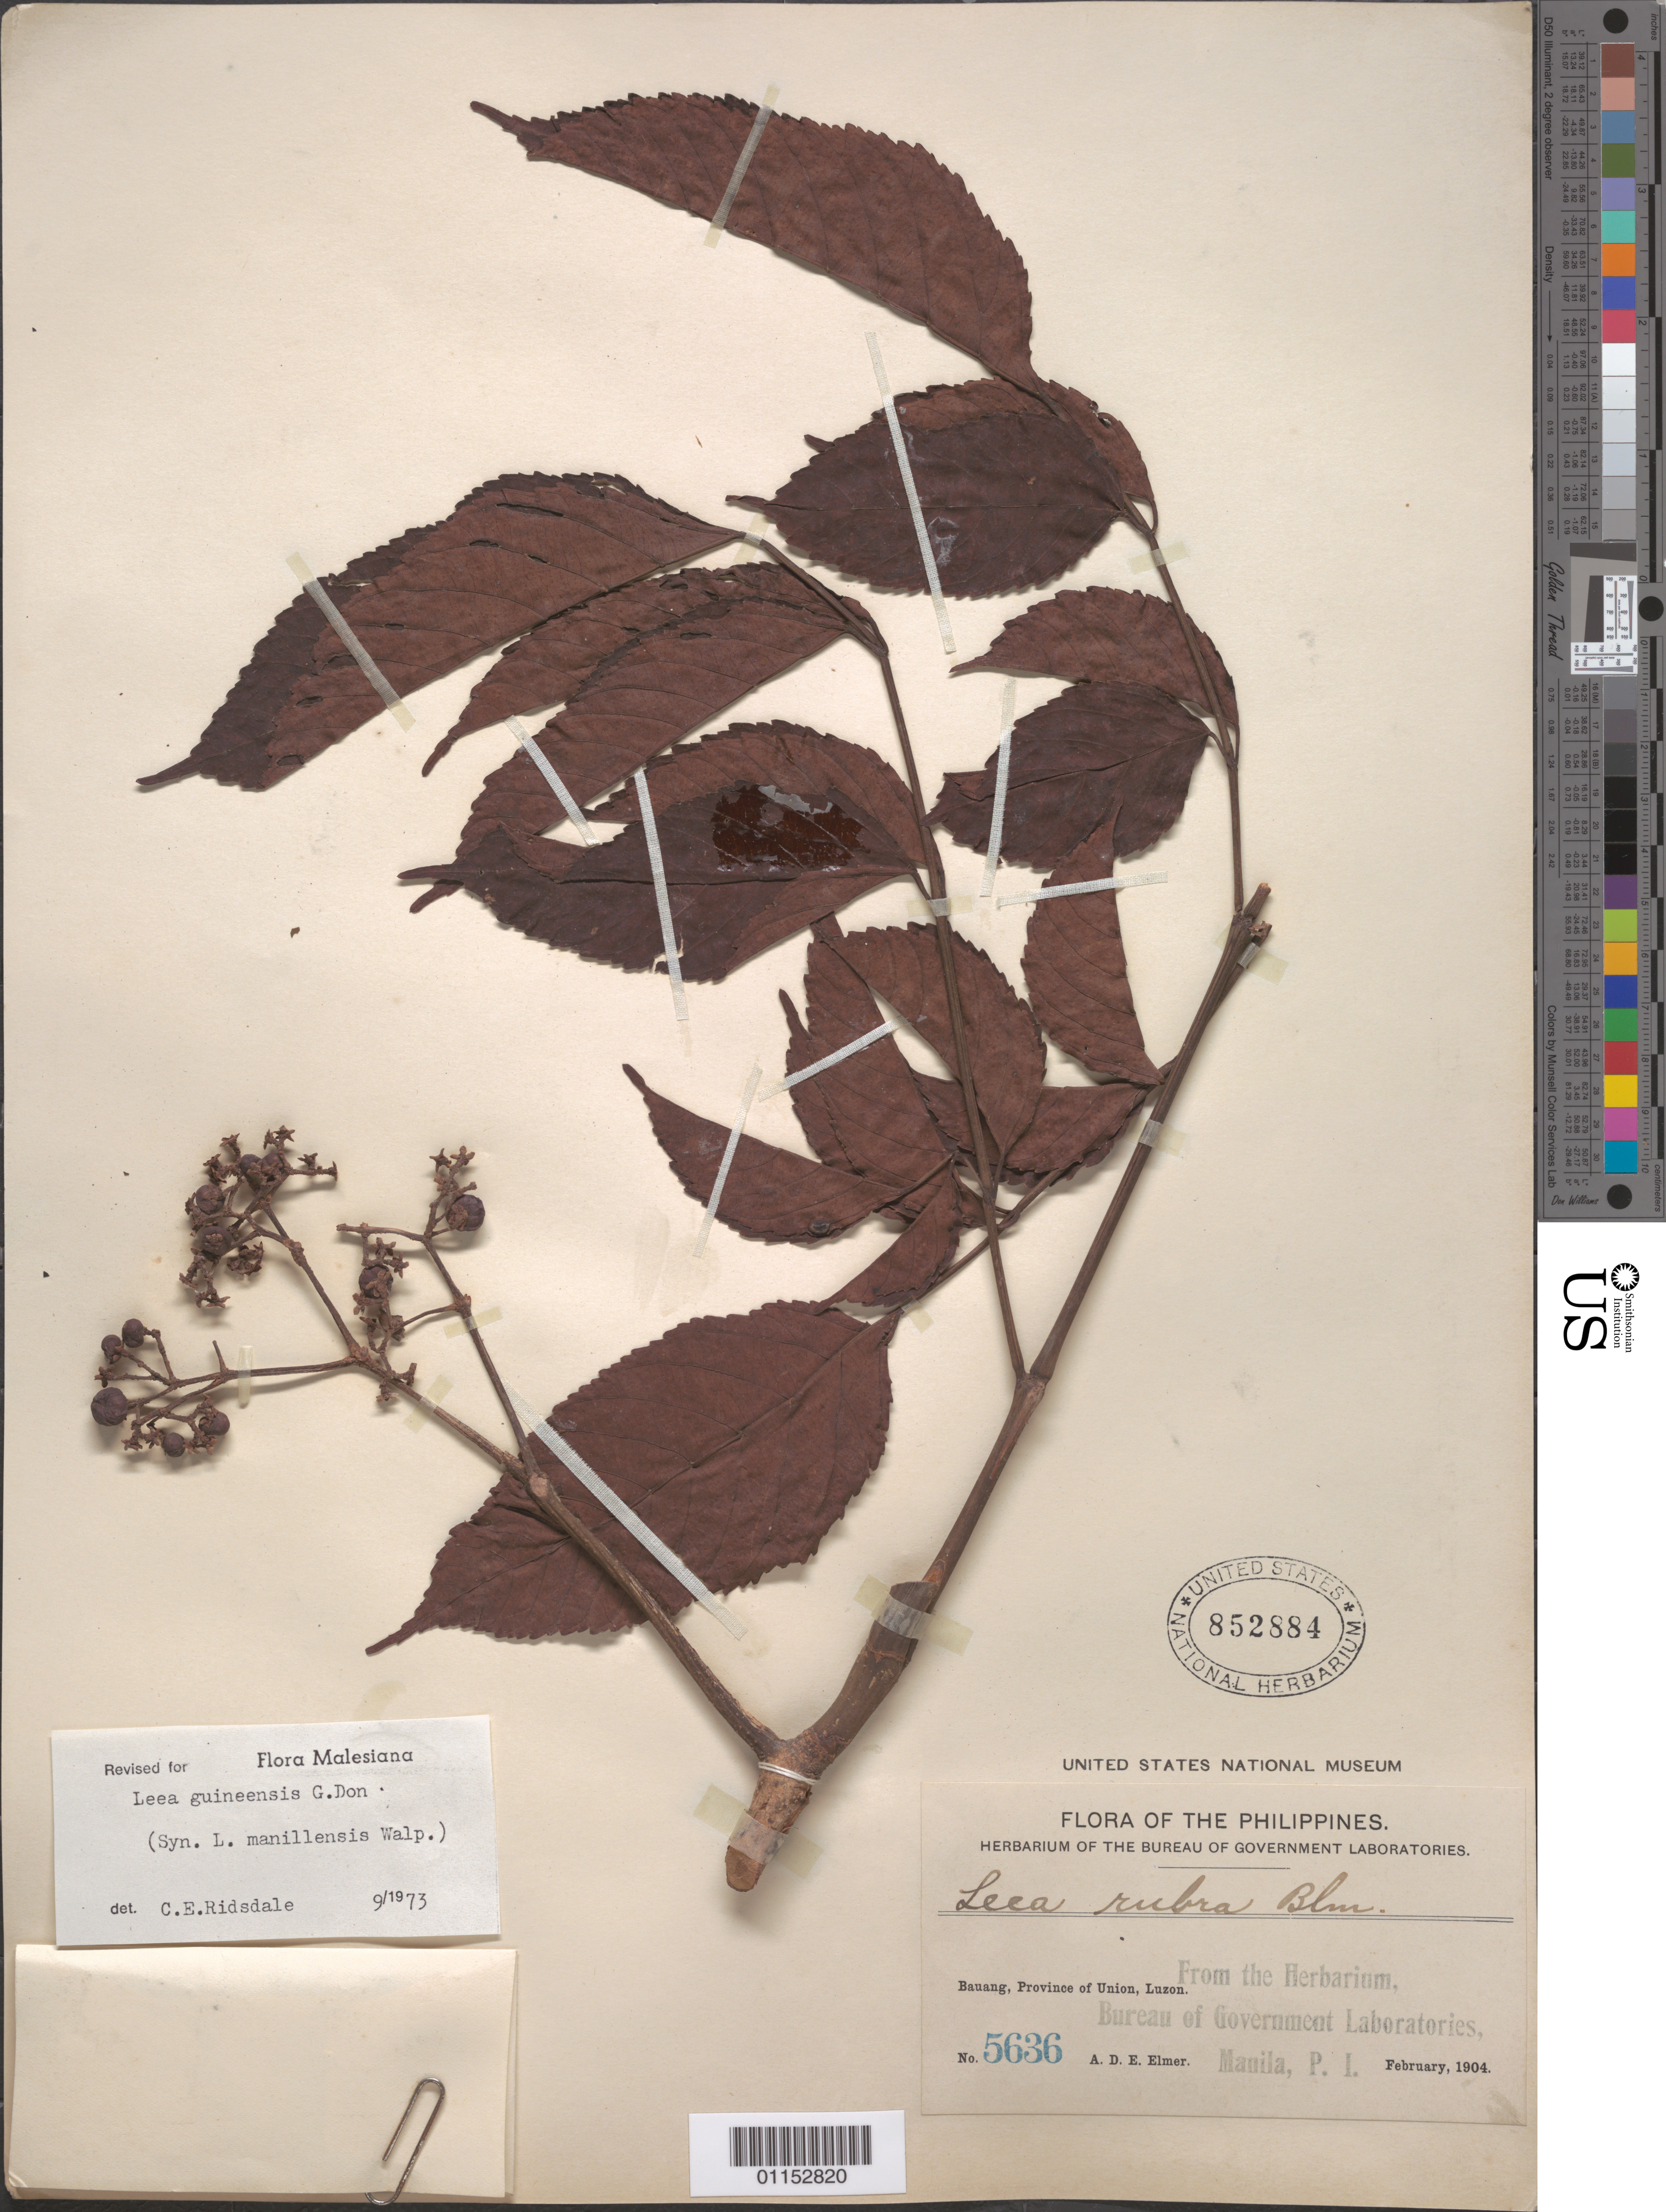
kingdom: Plantae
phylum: Tracheophyta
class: Magnoliopsida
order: Vitales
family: Vitaceae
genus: Leea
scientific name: Leea guineensis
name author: G. Don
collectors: E. D. Merrill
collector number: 5636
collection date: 1904-02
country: Philippines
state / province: Ilocos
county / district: La Union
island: Luzon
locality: Bauang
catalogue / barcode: US 852884